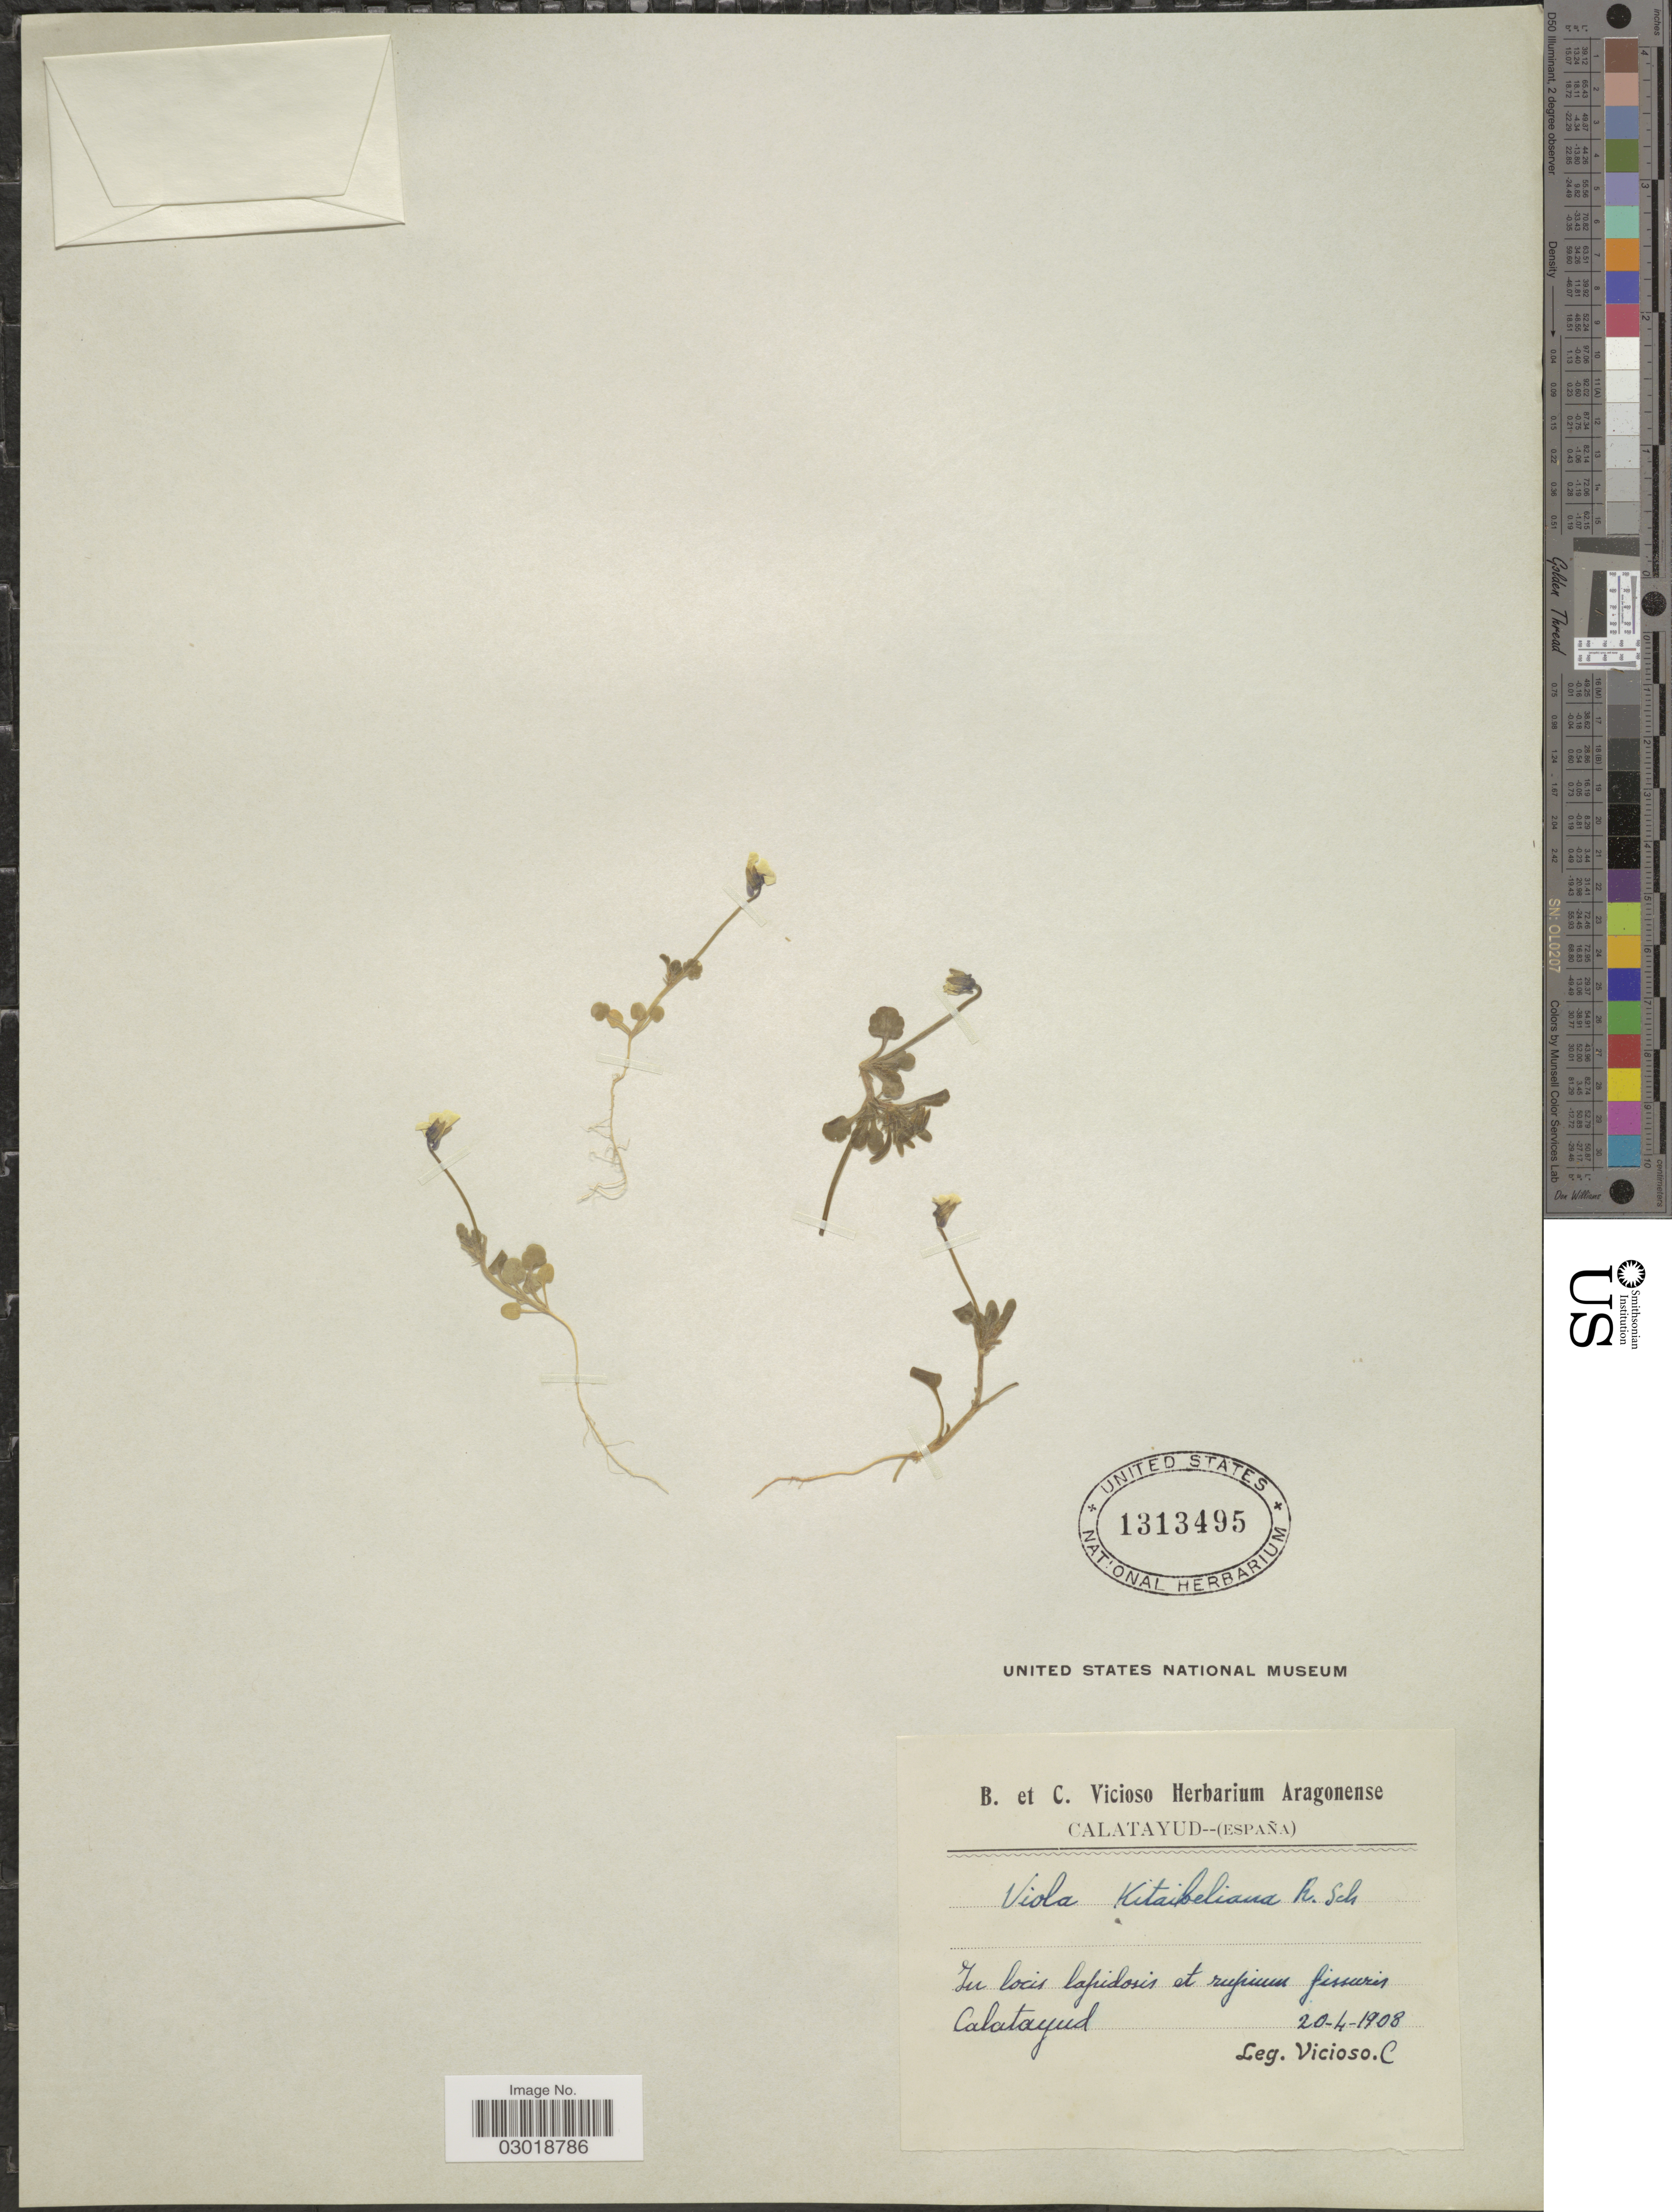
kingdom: Plantae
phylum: Tracheophyta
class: Magnoliopsida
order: Malpighiales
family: Violaceae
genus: Viola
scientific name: Viola kitaibeliana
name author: Schult.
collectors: C. Vicioso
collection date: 1908-04-20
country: Spain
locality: Calatayud.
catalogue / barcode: US 1313495